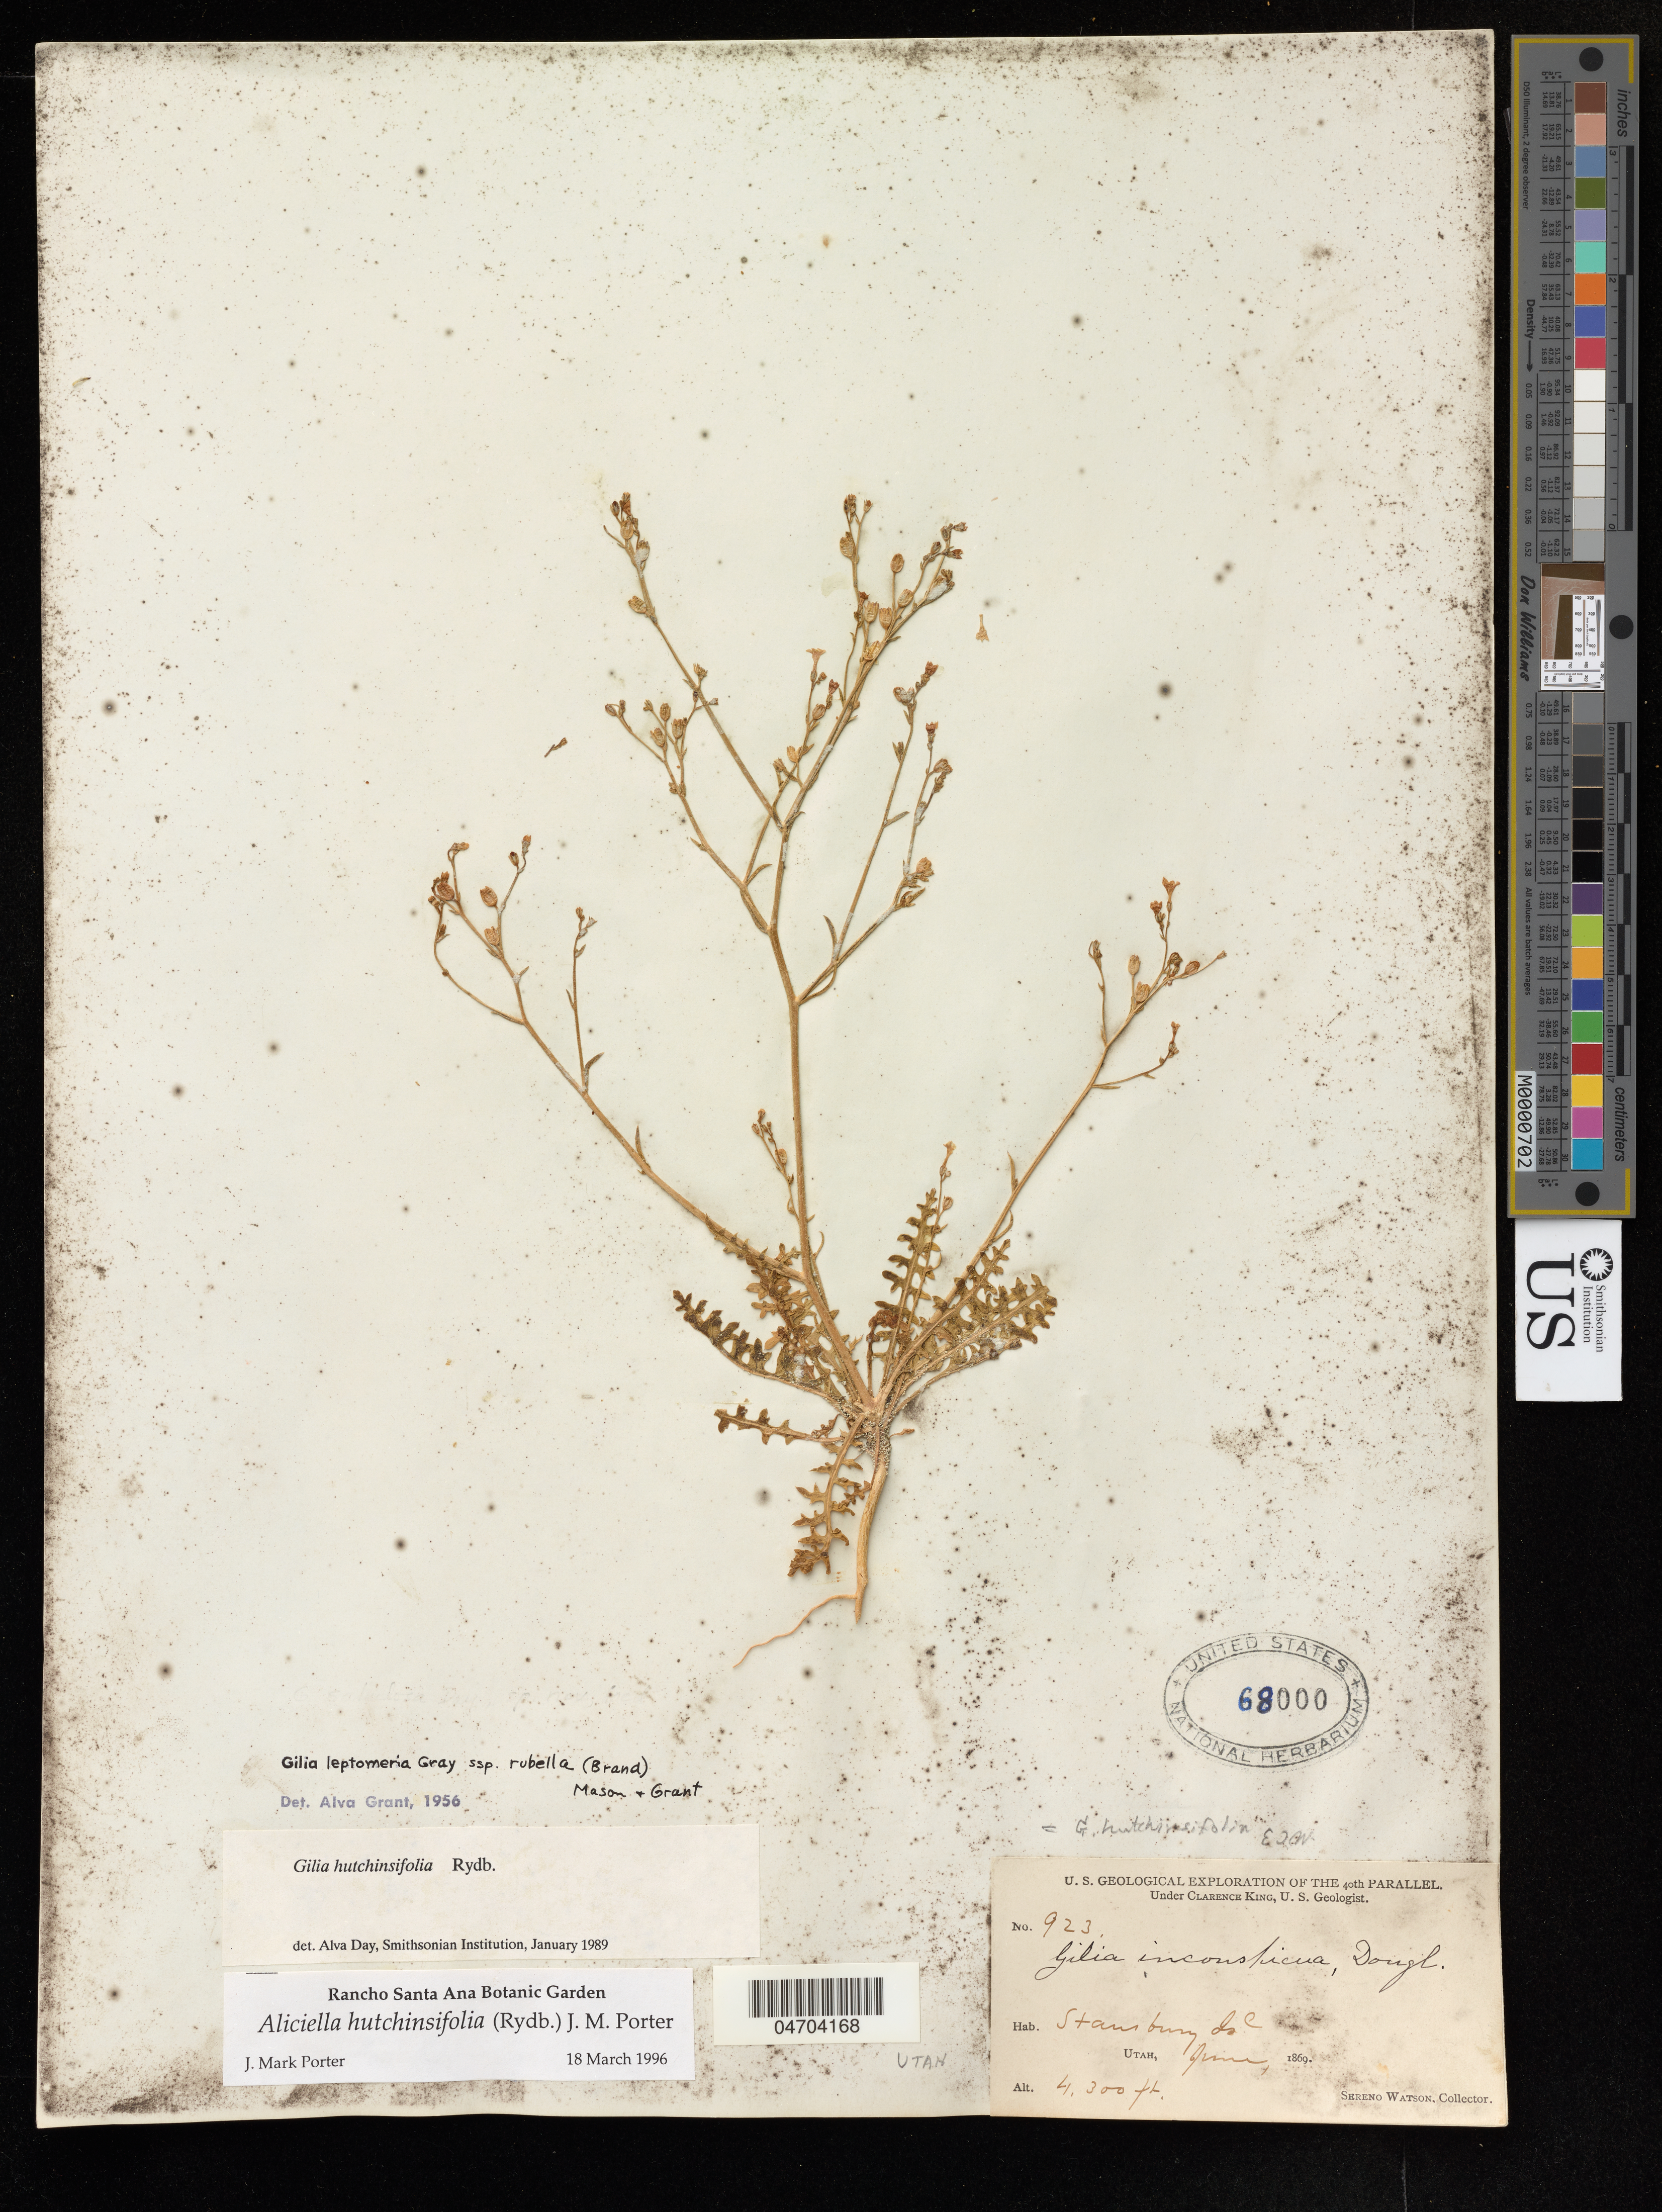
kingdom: Plantae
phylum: Tracheophyta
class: Magnoliopsida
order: Ericales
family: Polemoniaceae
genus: Aliciella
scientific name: Aliciella hutchinsifolia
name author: (Rydb.) J.M. Porter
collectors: S. Watson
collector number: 923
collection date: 1869-06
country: United States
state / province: Utah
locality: Stansbury Island.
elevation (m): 1311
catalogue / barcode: US 68000